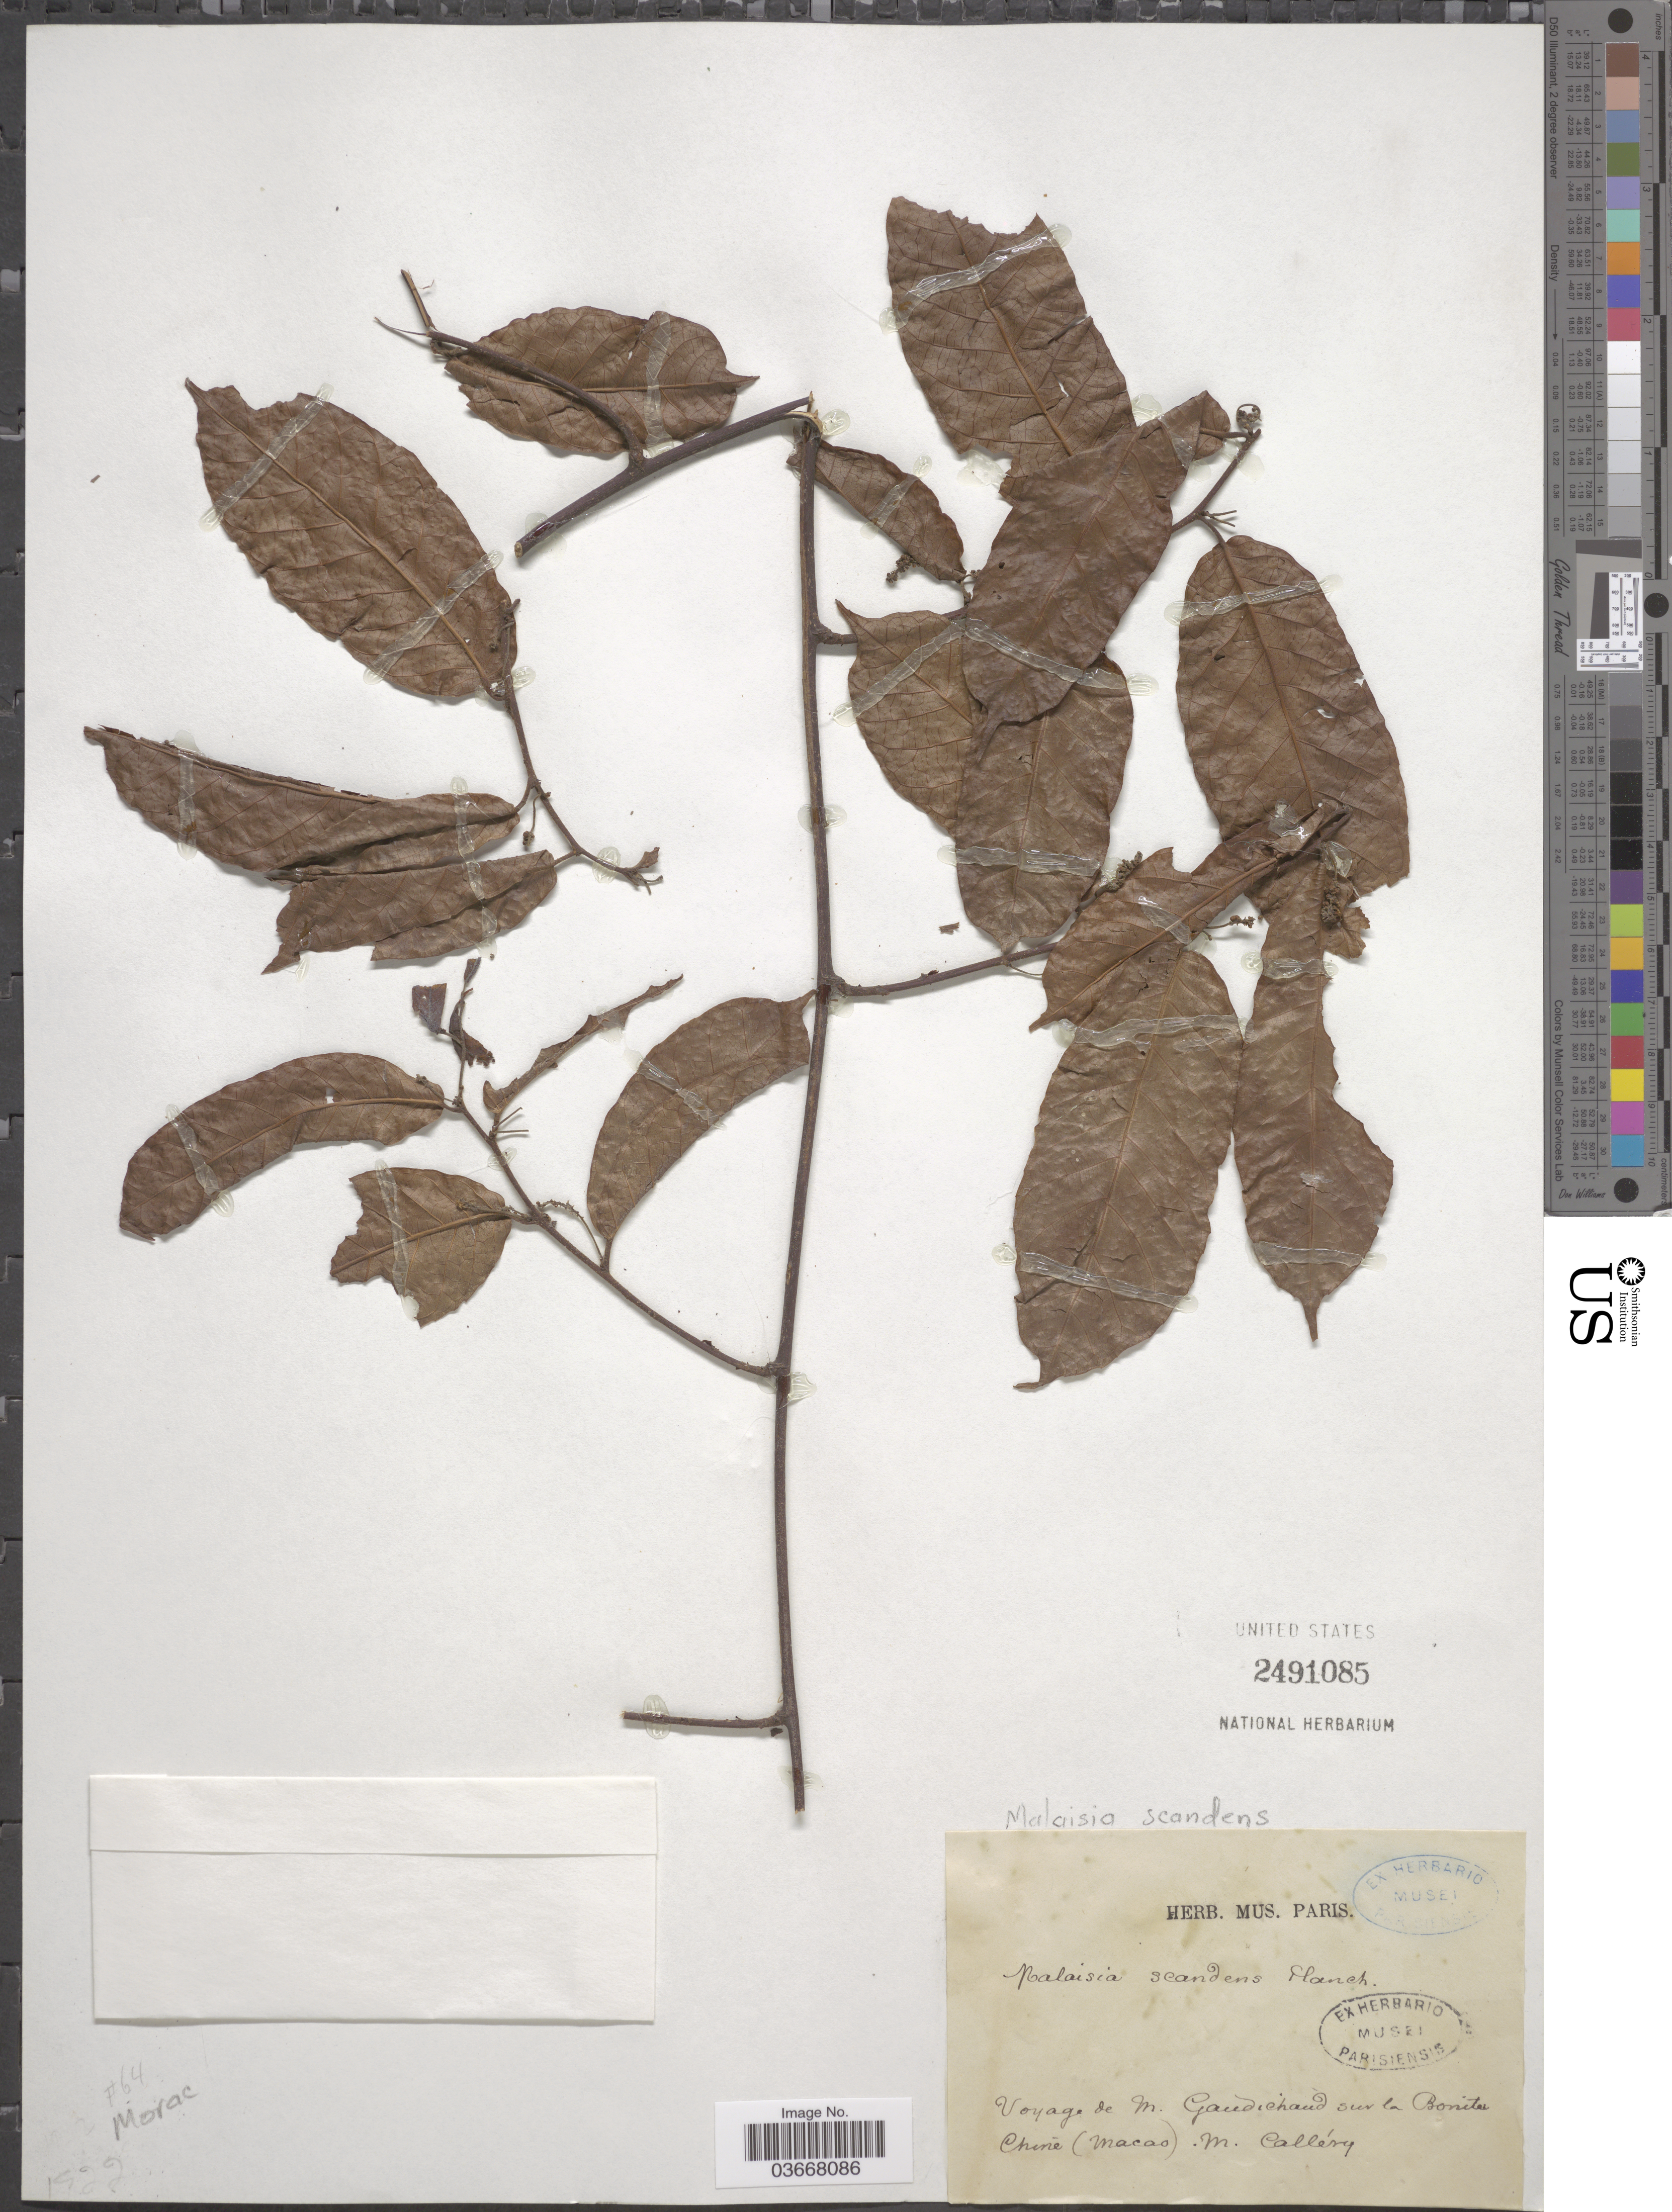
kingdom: Plantae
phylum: Tracheophyta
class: Magnoliopsida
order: Rosales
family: Moraceae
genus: Malaisia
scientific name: Malaisia scandens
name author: (Lour.) Planch.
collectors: M. Gaudichaud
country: China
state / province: Macau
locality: Sur la Bonita Chine (Macao). M. Callésy*.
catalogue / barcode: US 2491085